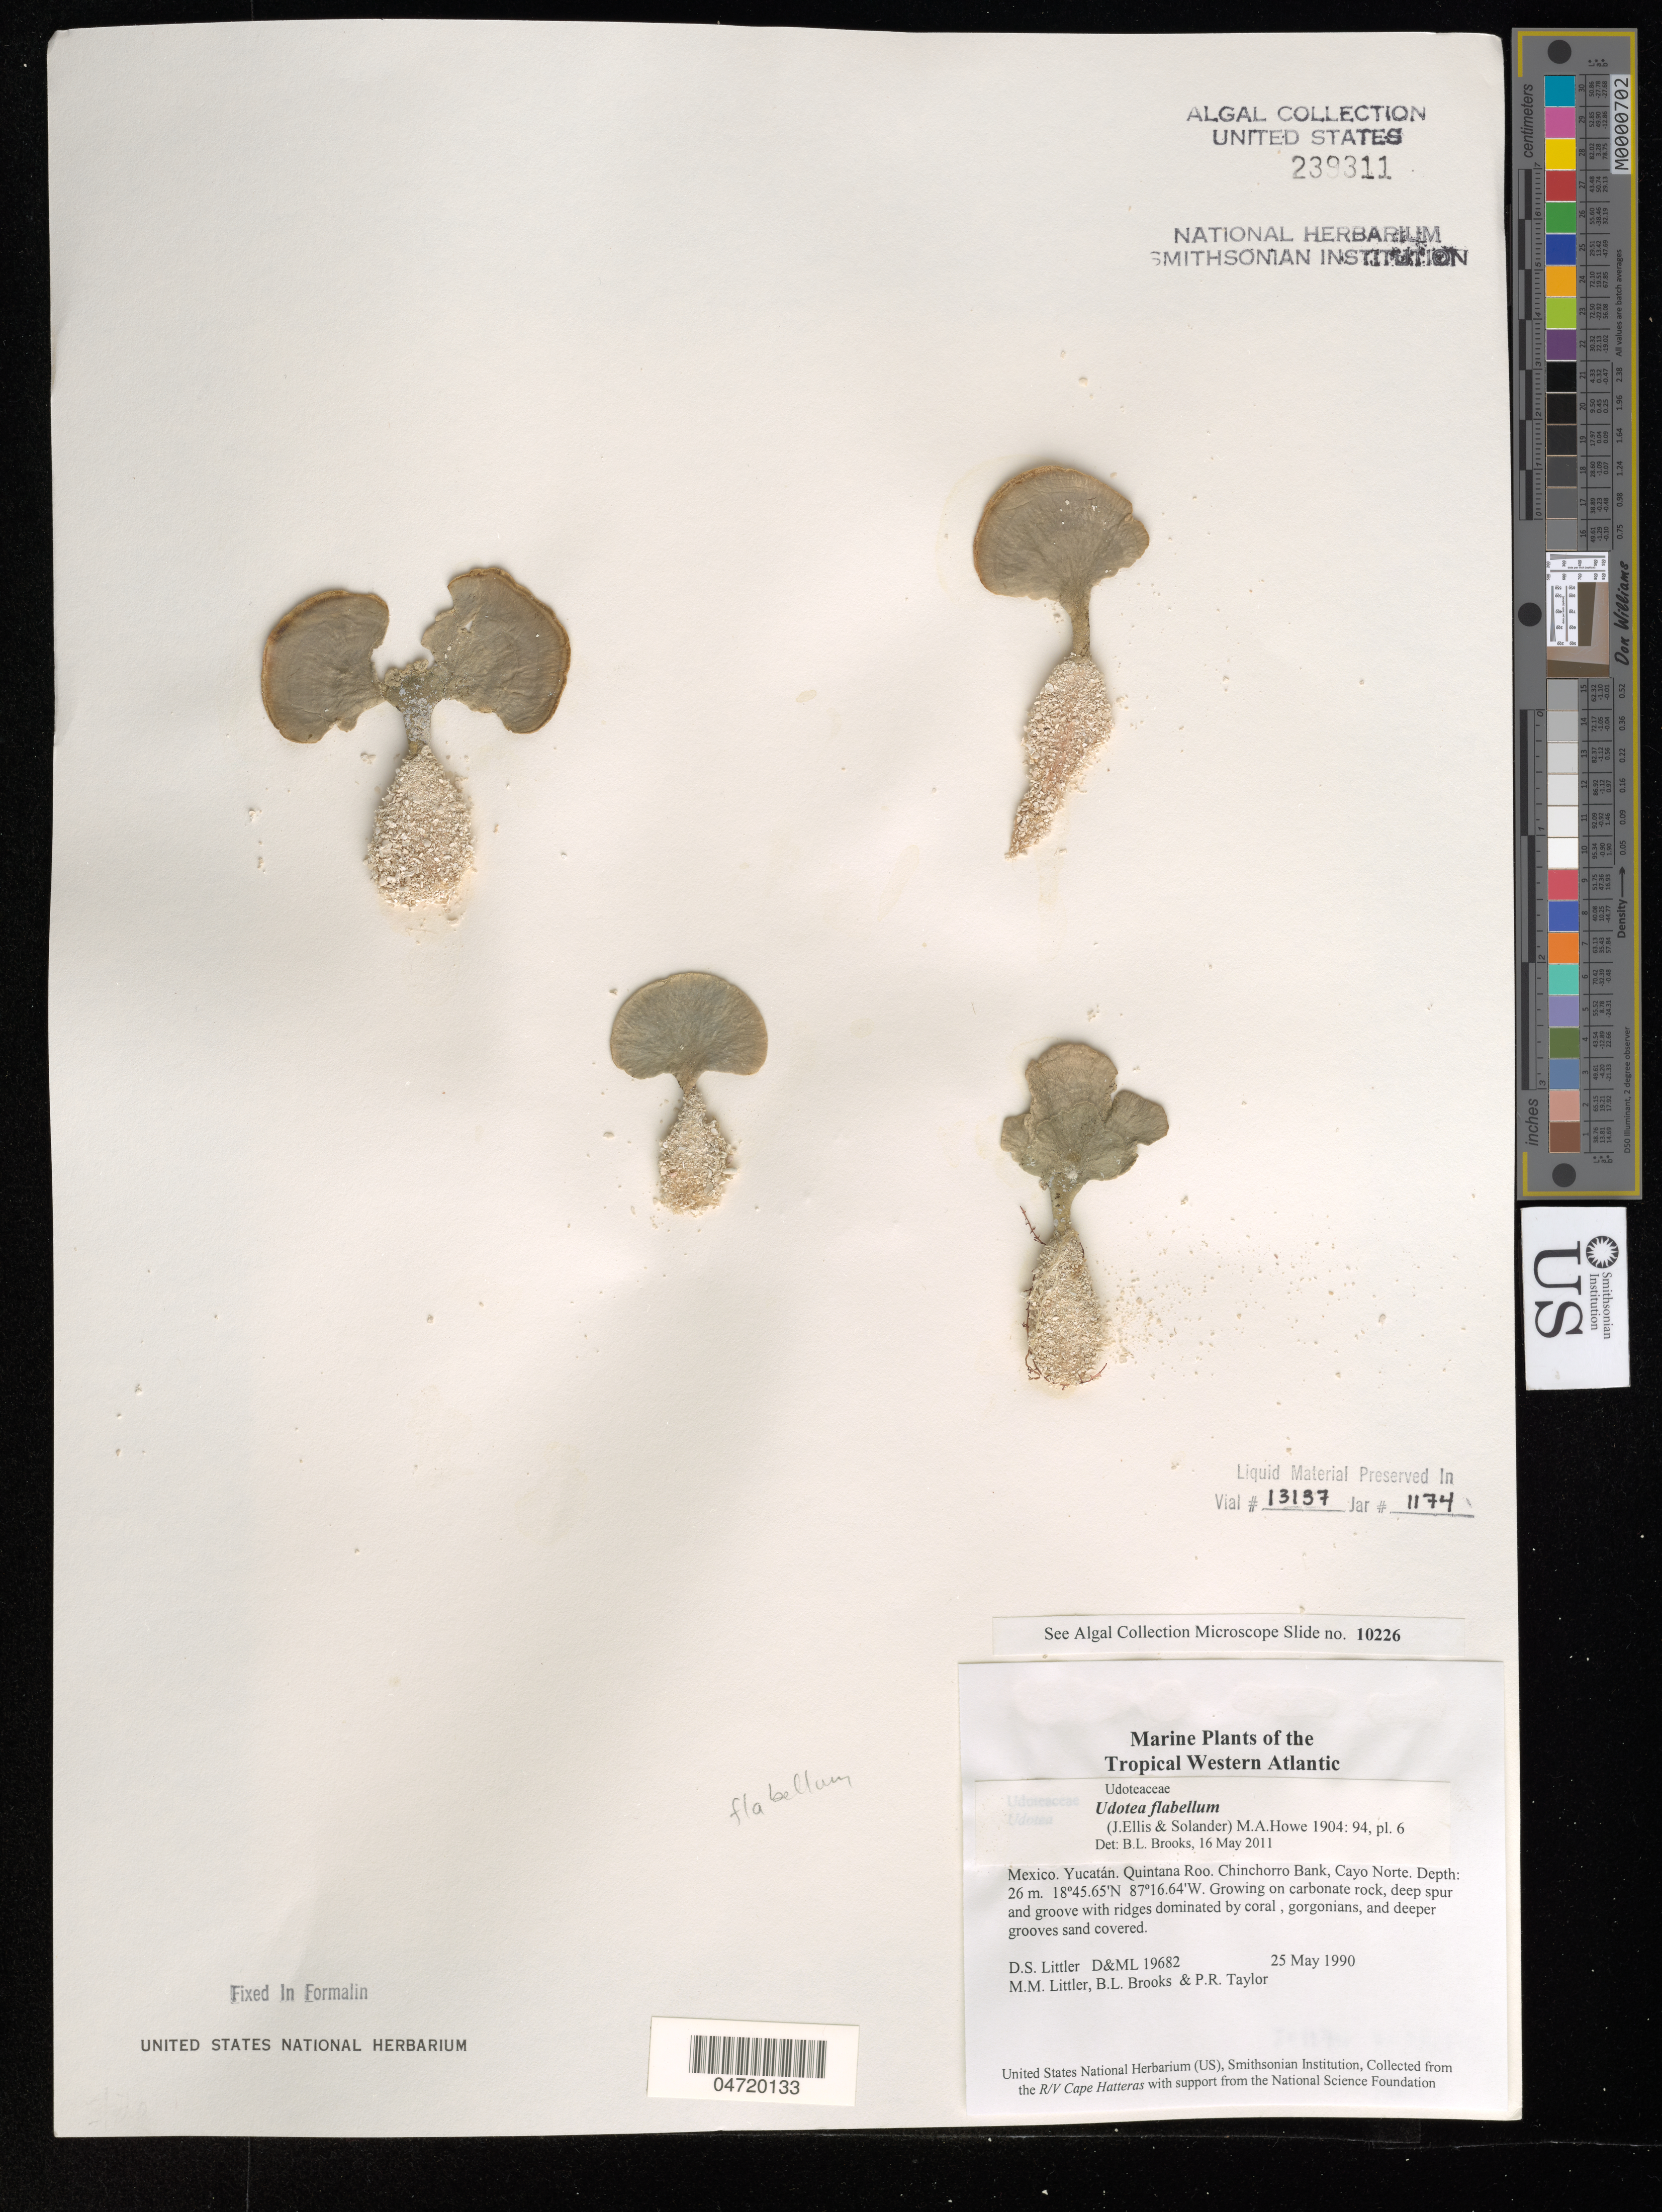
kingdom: Plantae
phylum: Chlorophyta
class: Ulvophyceae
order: Bryopsidales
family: Udoteaceae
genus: Udotea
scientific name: Udotea flabellum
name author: (J. Ellis & Sol.) M. Howe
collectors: D. S. Littler, M. M. Littler, B. Brooks & P. R. Taylor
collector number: D&ML19682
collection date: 1990-05-25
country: Mexico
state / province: Yucatán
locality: The Tropical Western Atlantic. Quintana Roo. Chinchorro Bank, Cayo Norte.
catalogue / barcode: US 239311